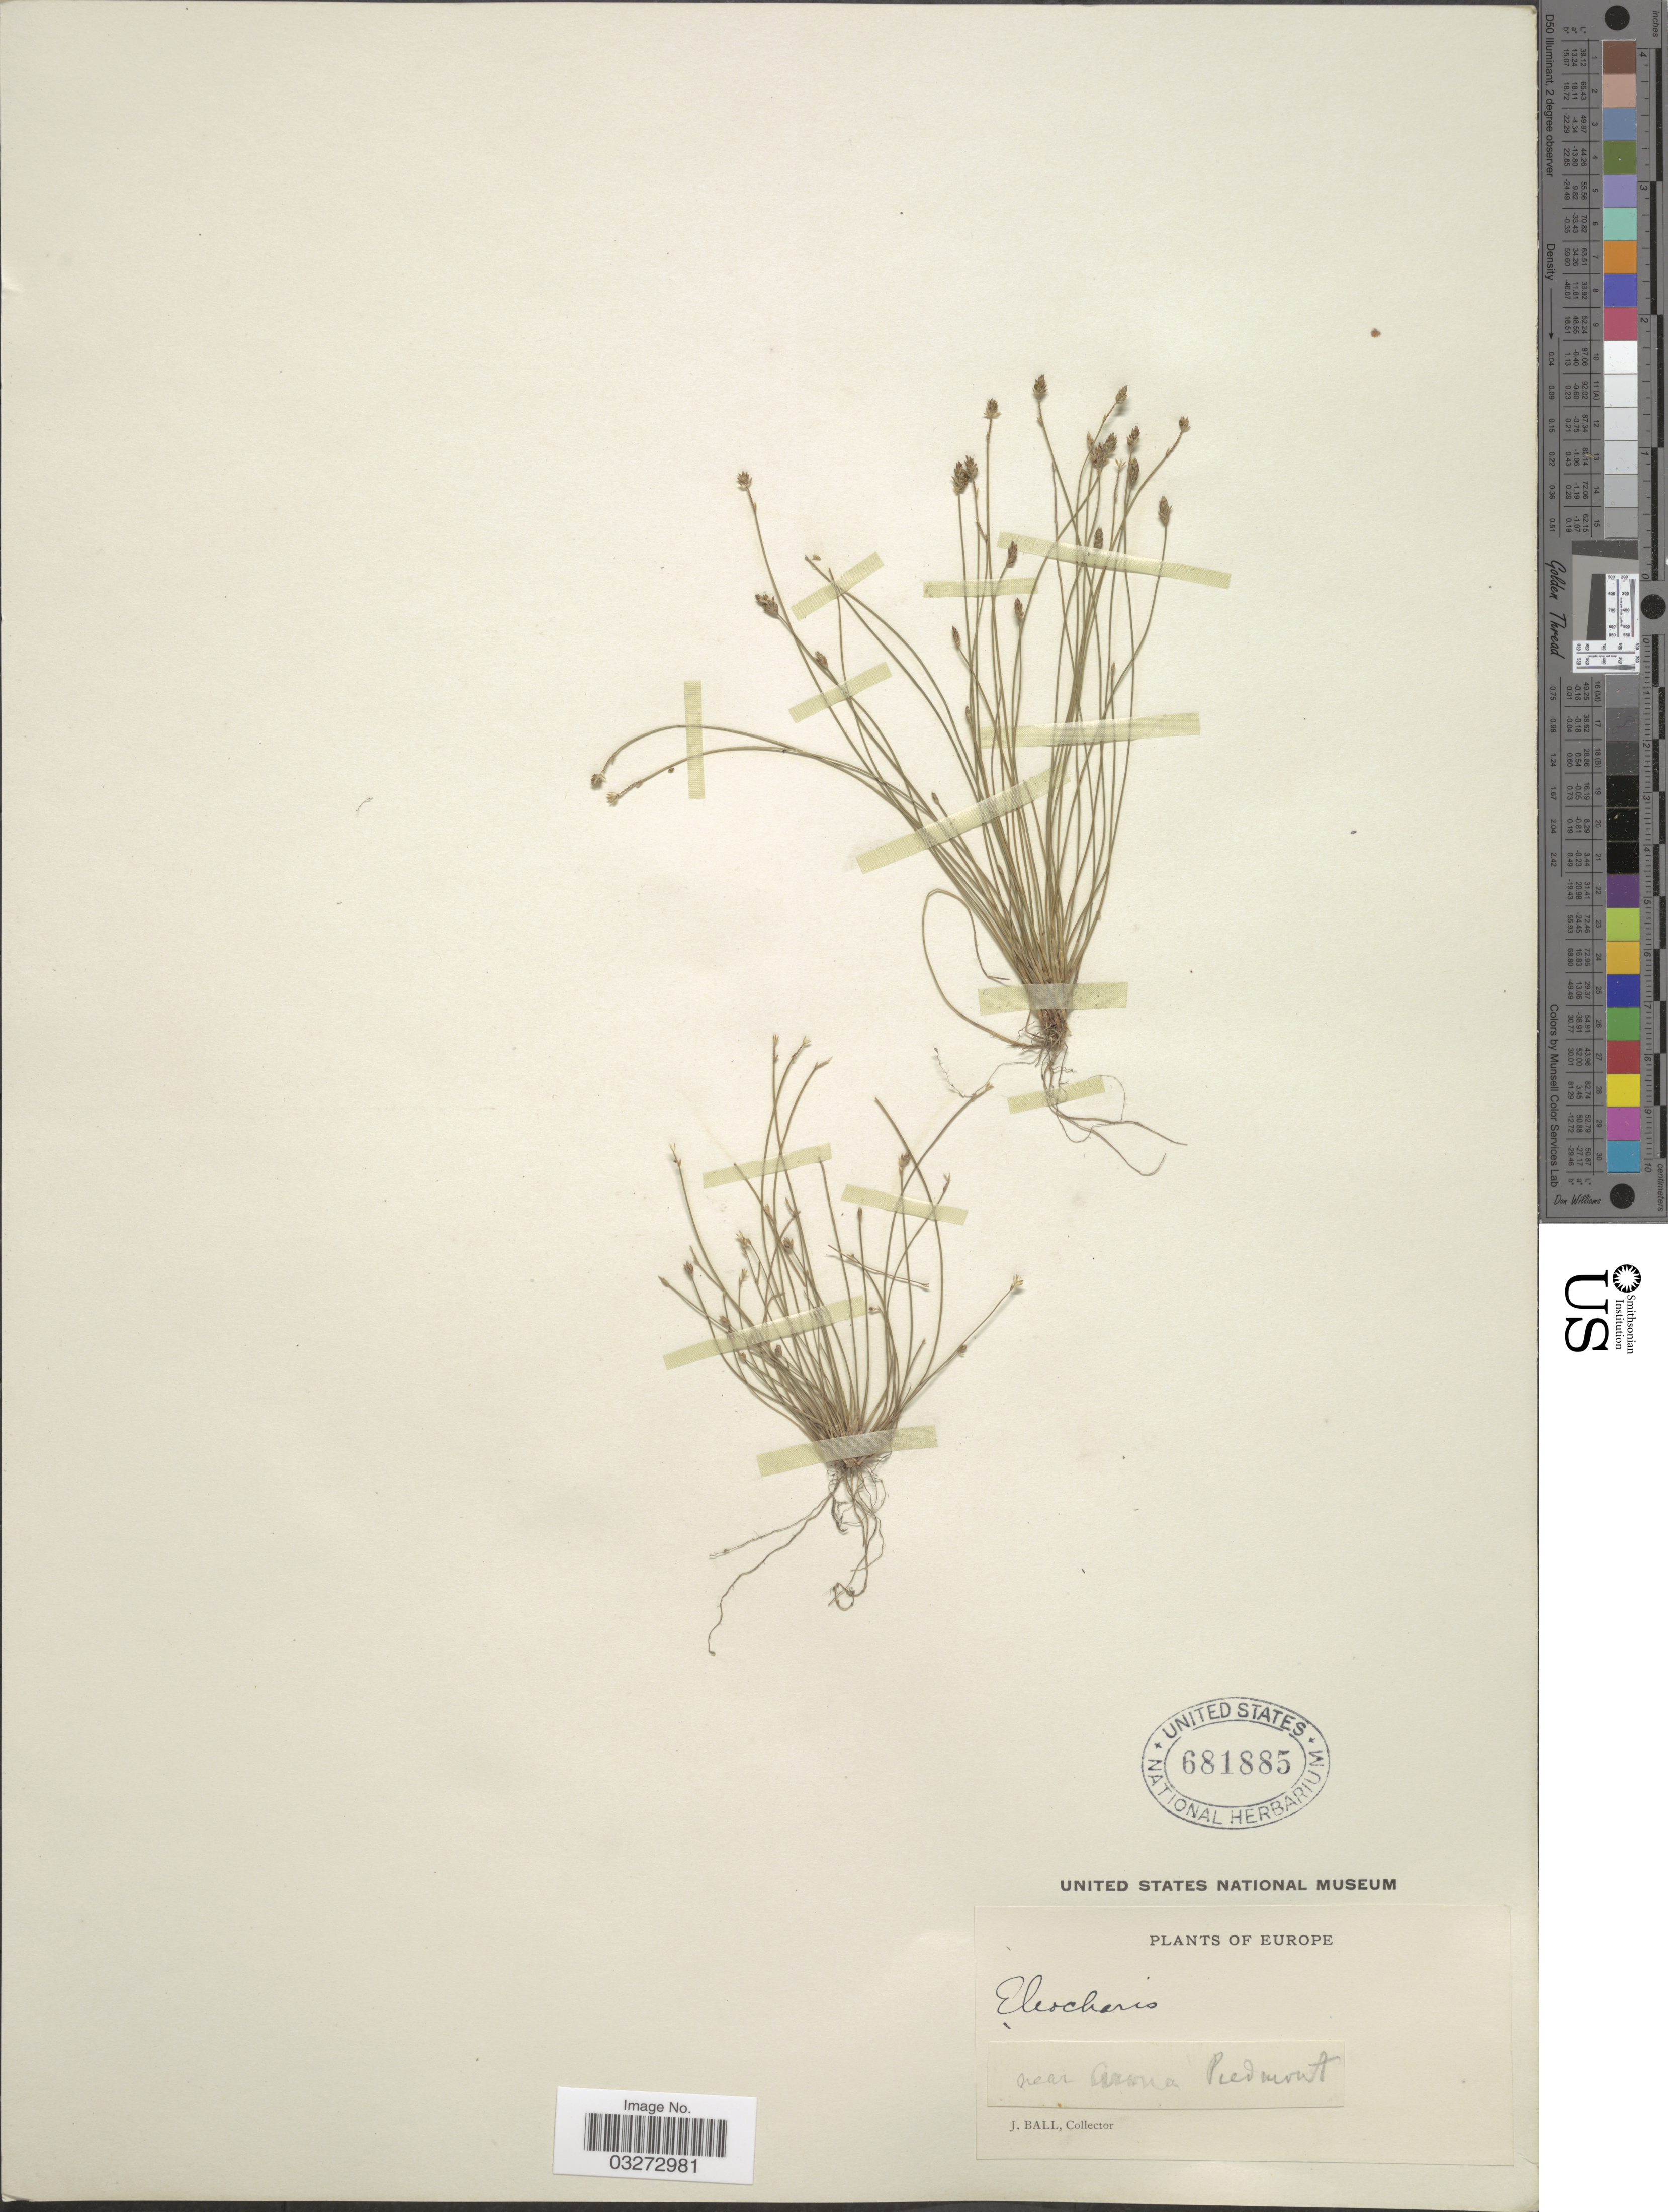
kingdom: Plantae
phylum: Tracheophyta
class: Liliopsida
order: Poales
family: Cyperaceae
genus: Eleocharis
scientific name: Eleocharis sp.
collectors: J. Ball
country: Italy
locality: Europe. Near Arona Piedmont.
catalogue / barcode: US 681885